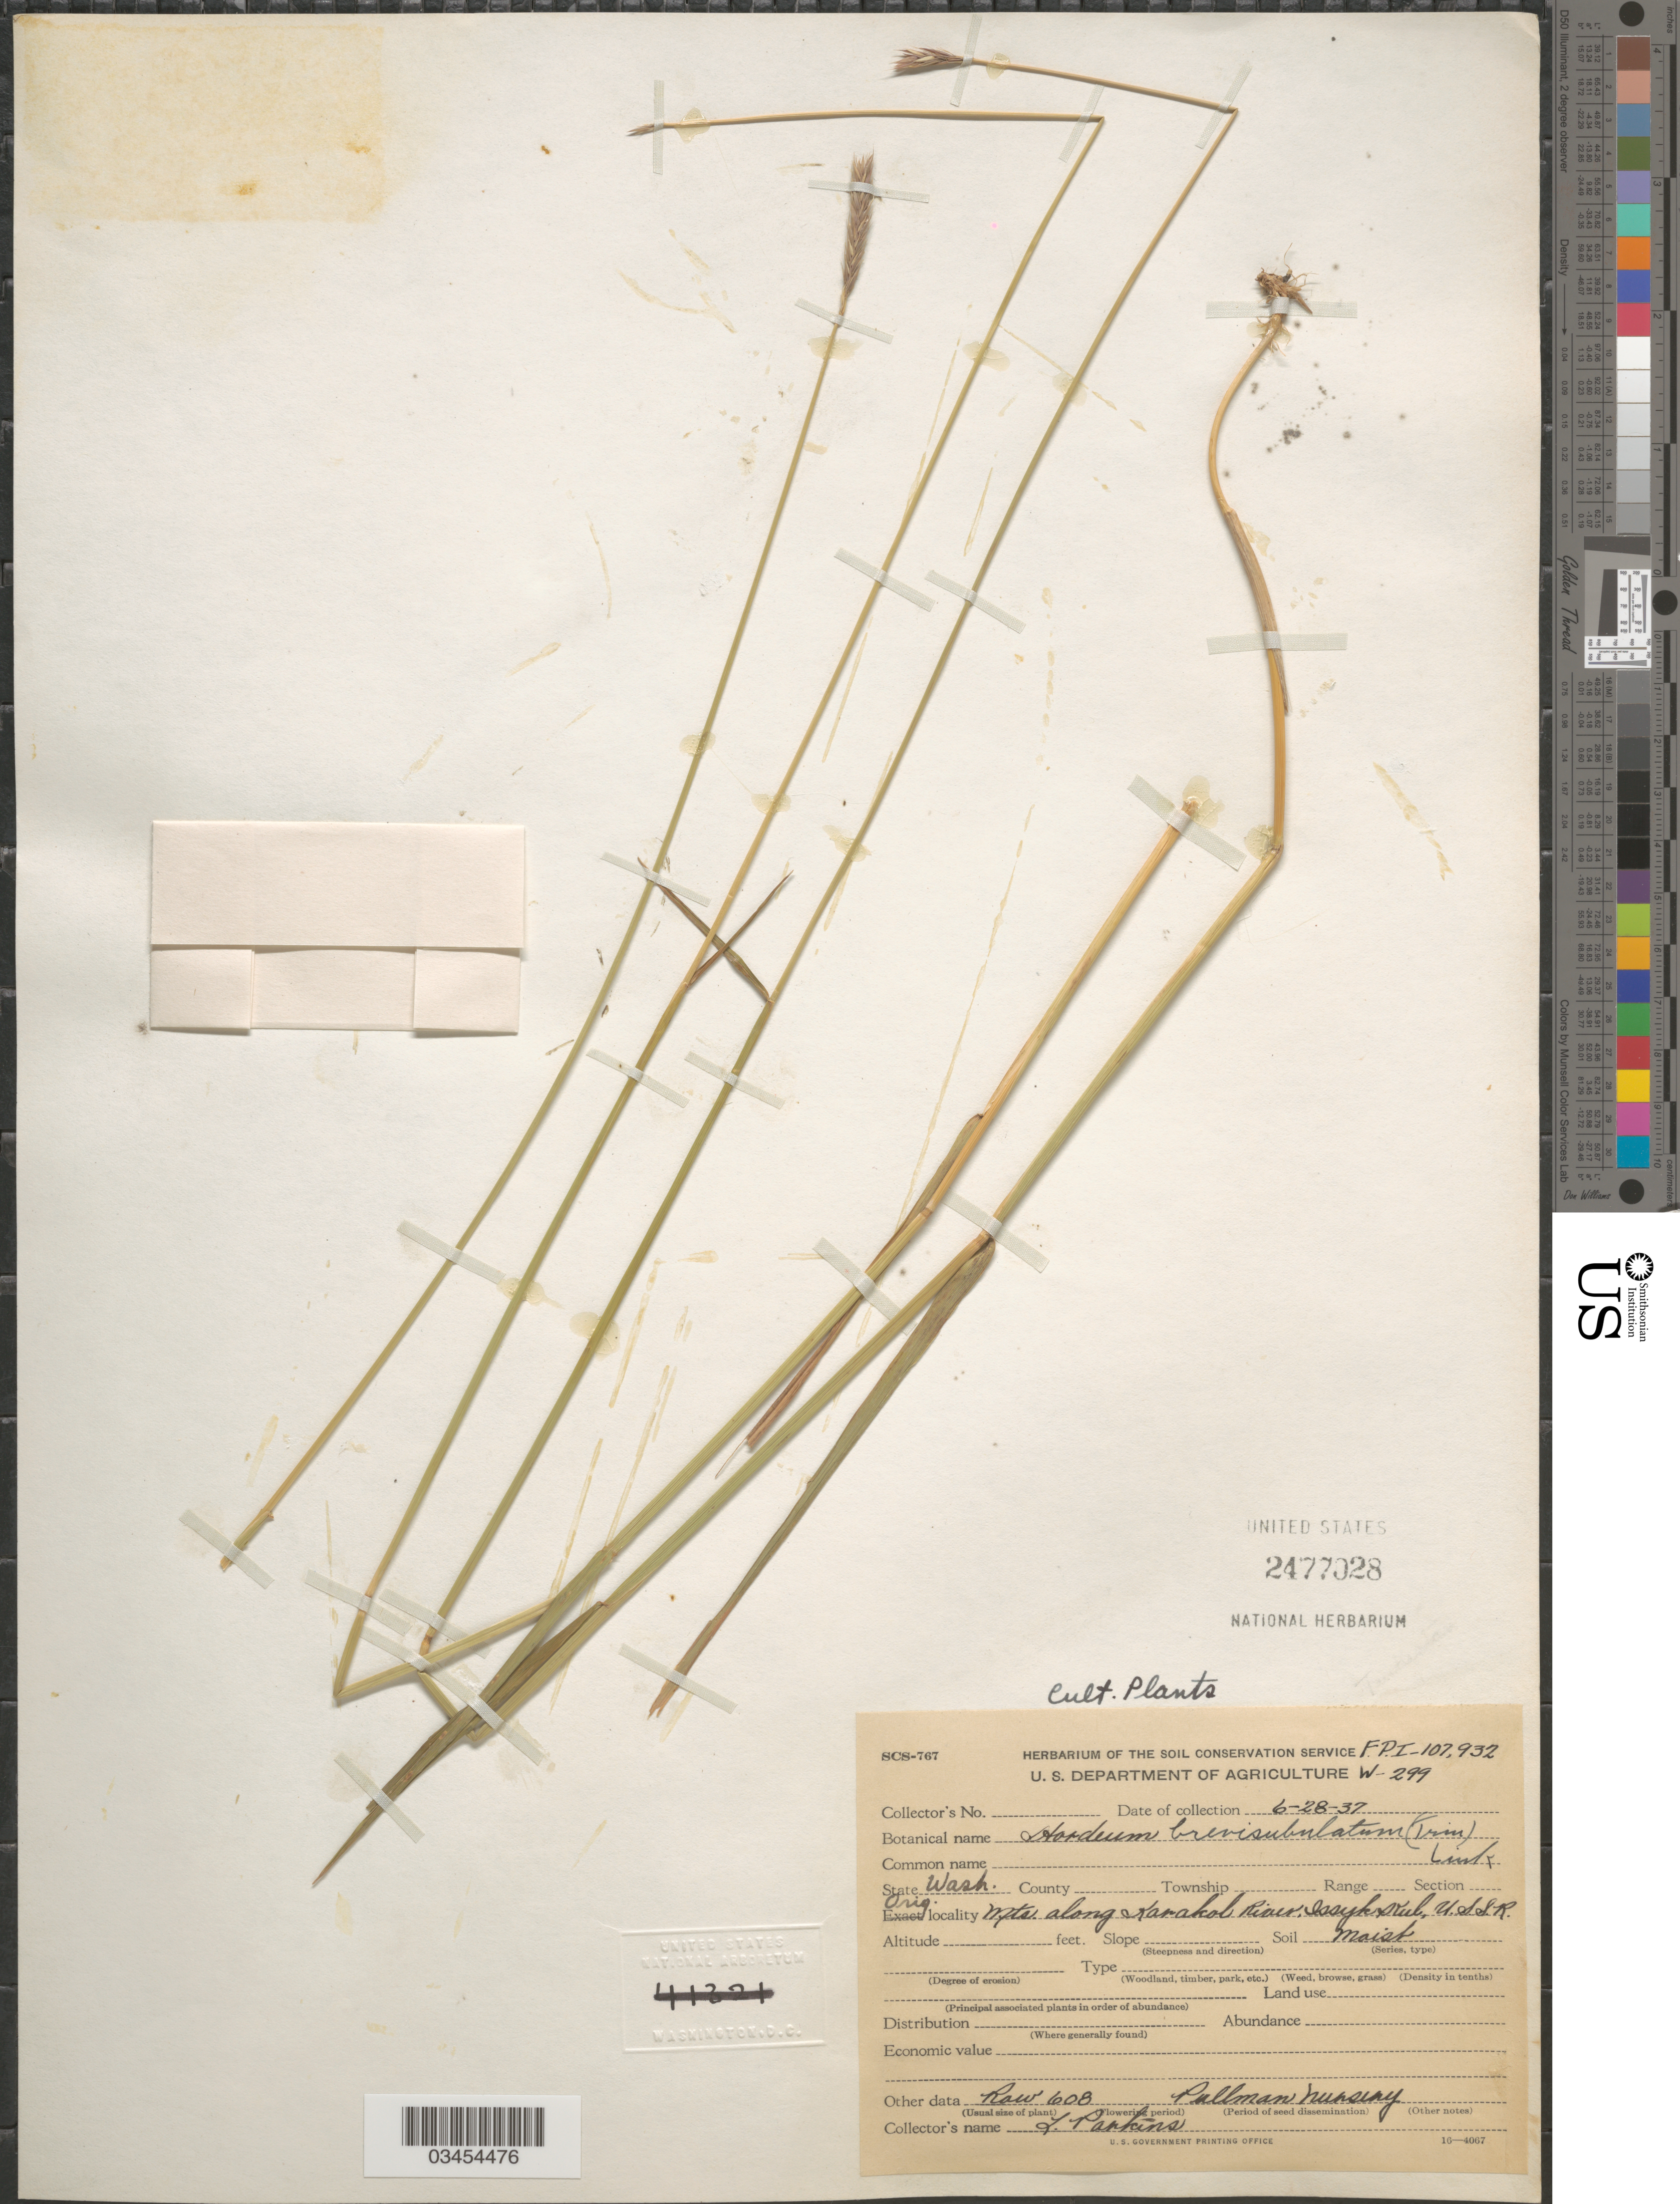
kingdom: Plantae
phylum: Tracheophyta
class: Liliopsida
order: Poales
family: Poaceae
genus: Hordeum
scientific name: Hordeum brevisubulatum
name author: (Trin.) Link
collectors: L. Parkins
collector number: FPI-107932/W299?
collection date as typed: Transcribed d/m/y: 28/6/37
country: United States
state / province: Washington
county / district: Whitman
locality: Raw 608. Pullman Nursery.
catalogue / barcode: US 2477028